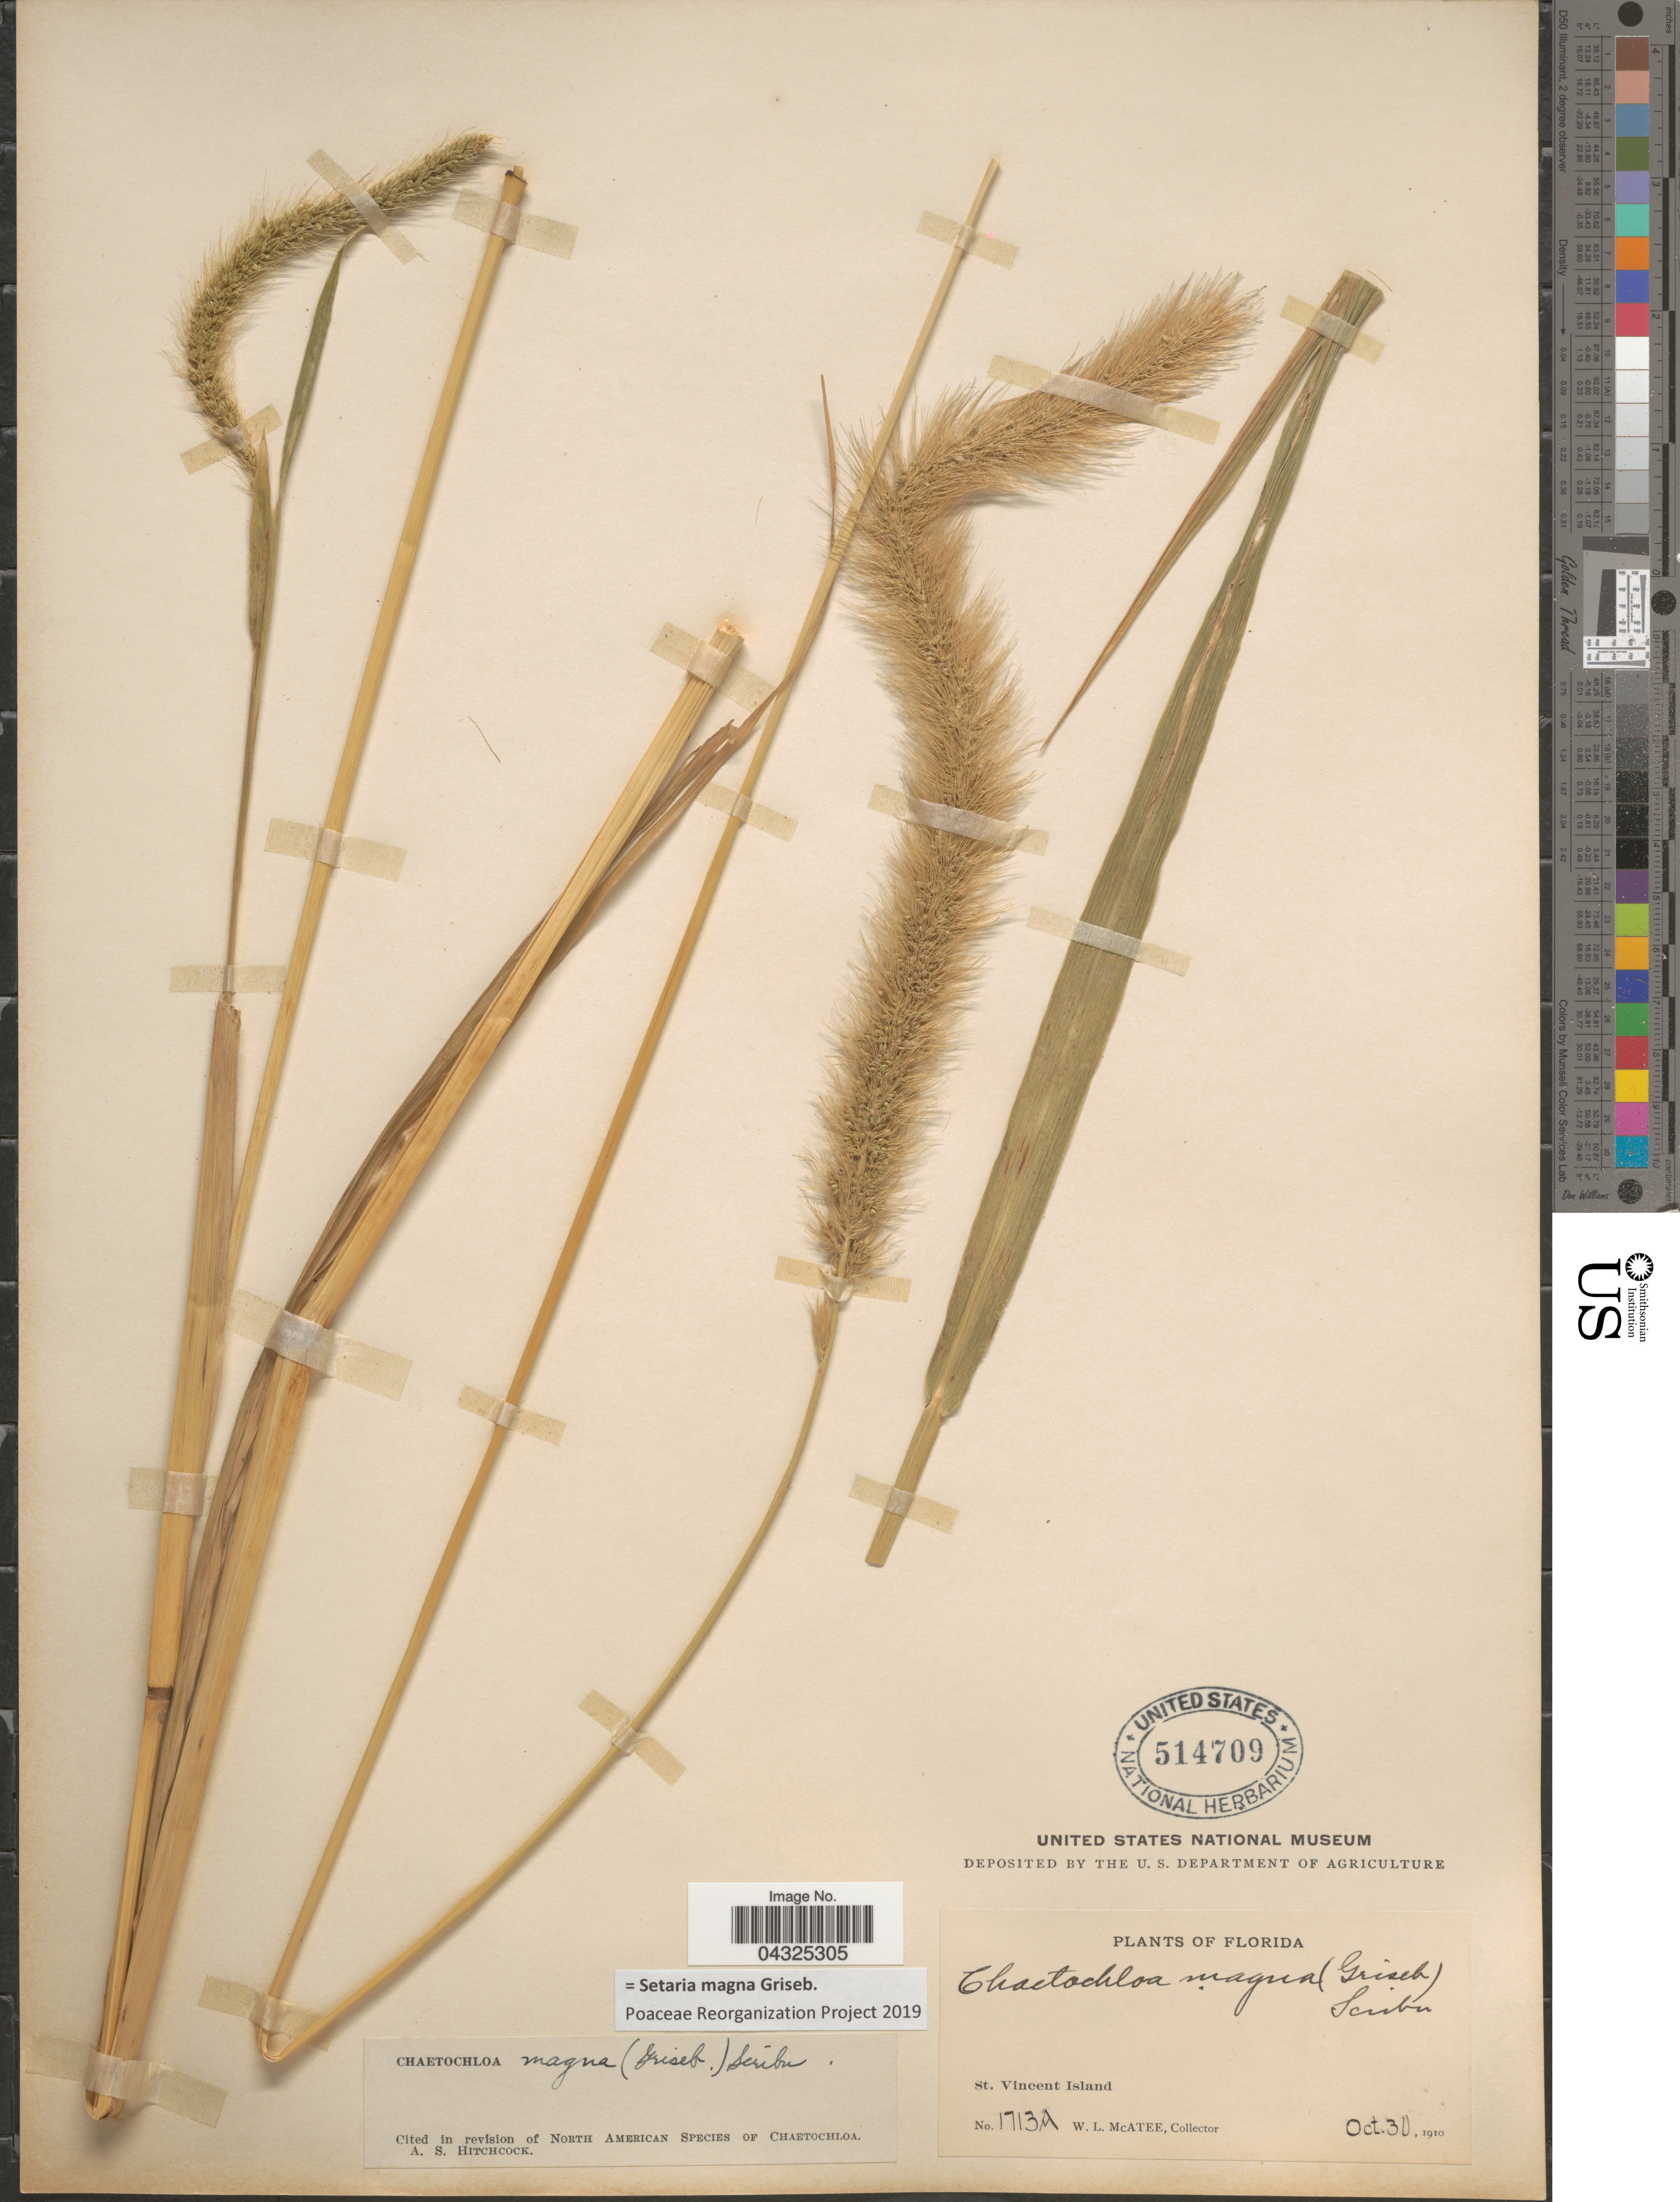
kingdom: Plantae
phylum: Tracheophyta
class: Liliopsida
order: Poales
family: Poaceae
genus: Setaria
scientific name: Setaria magna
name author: Griseb.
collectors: W. McAtee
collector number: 1713A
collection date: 1910-10-30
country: United States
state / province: Florida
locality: St. Vincent Island.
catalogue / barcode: US 514709